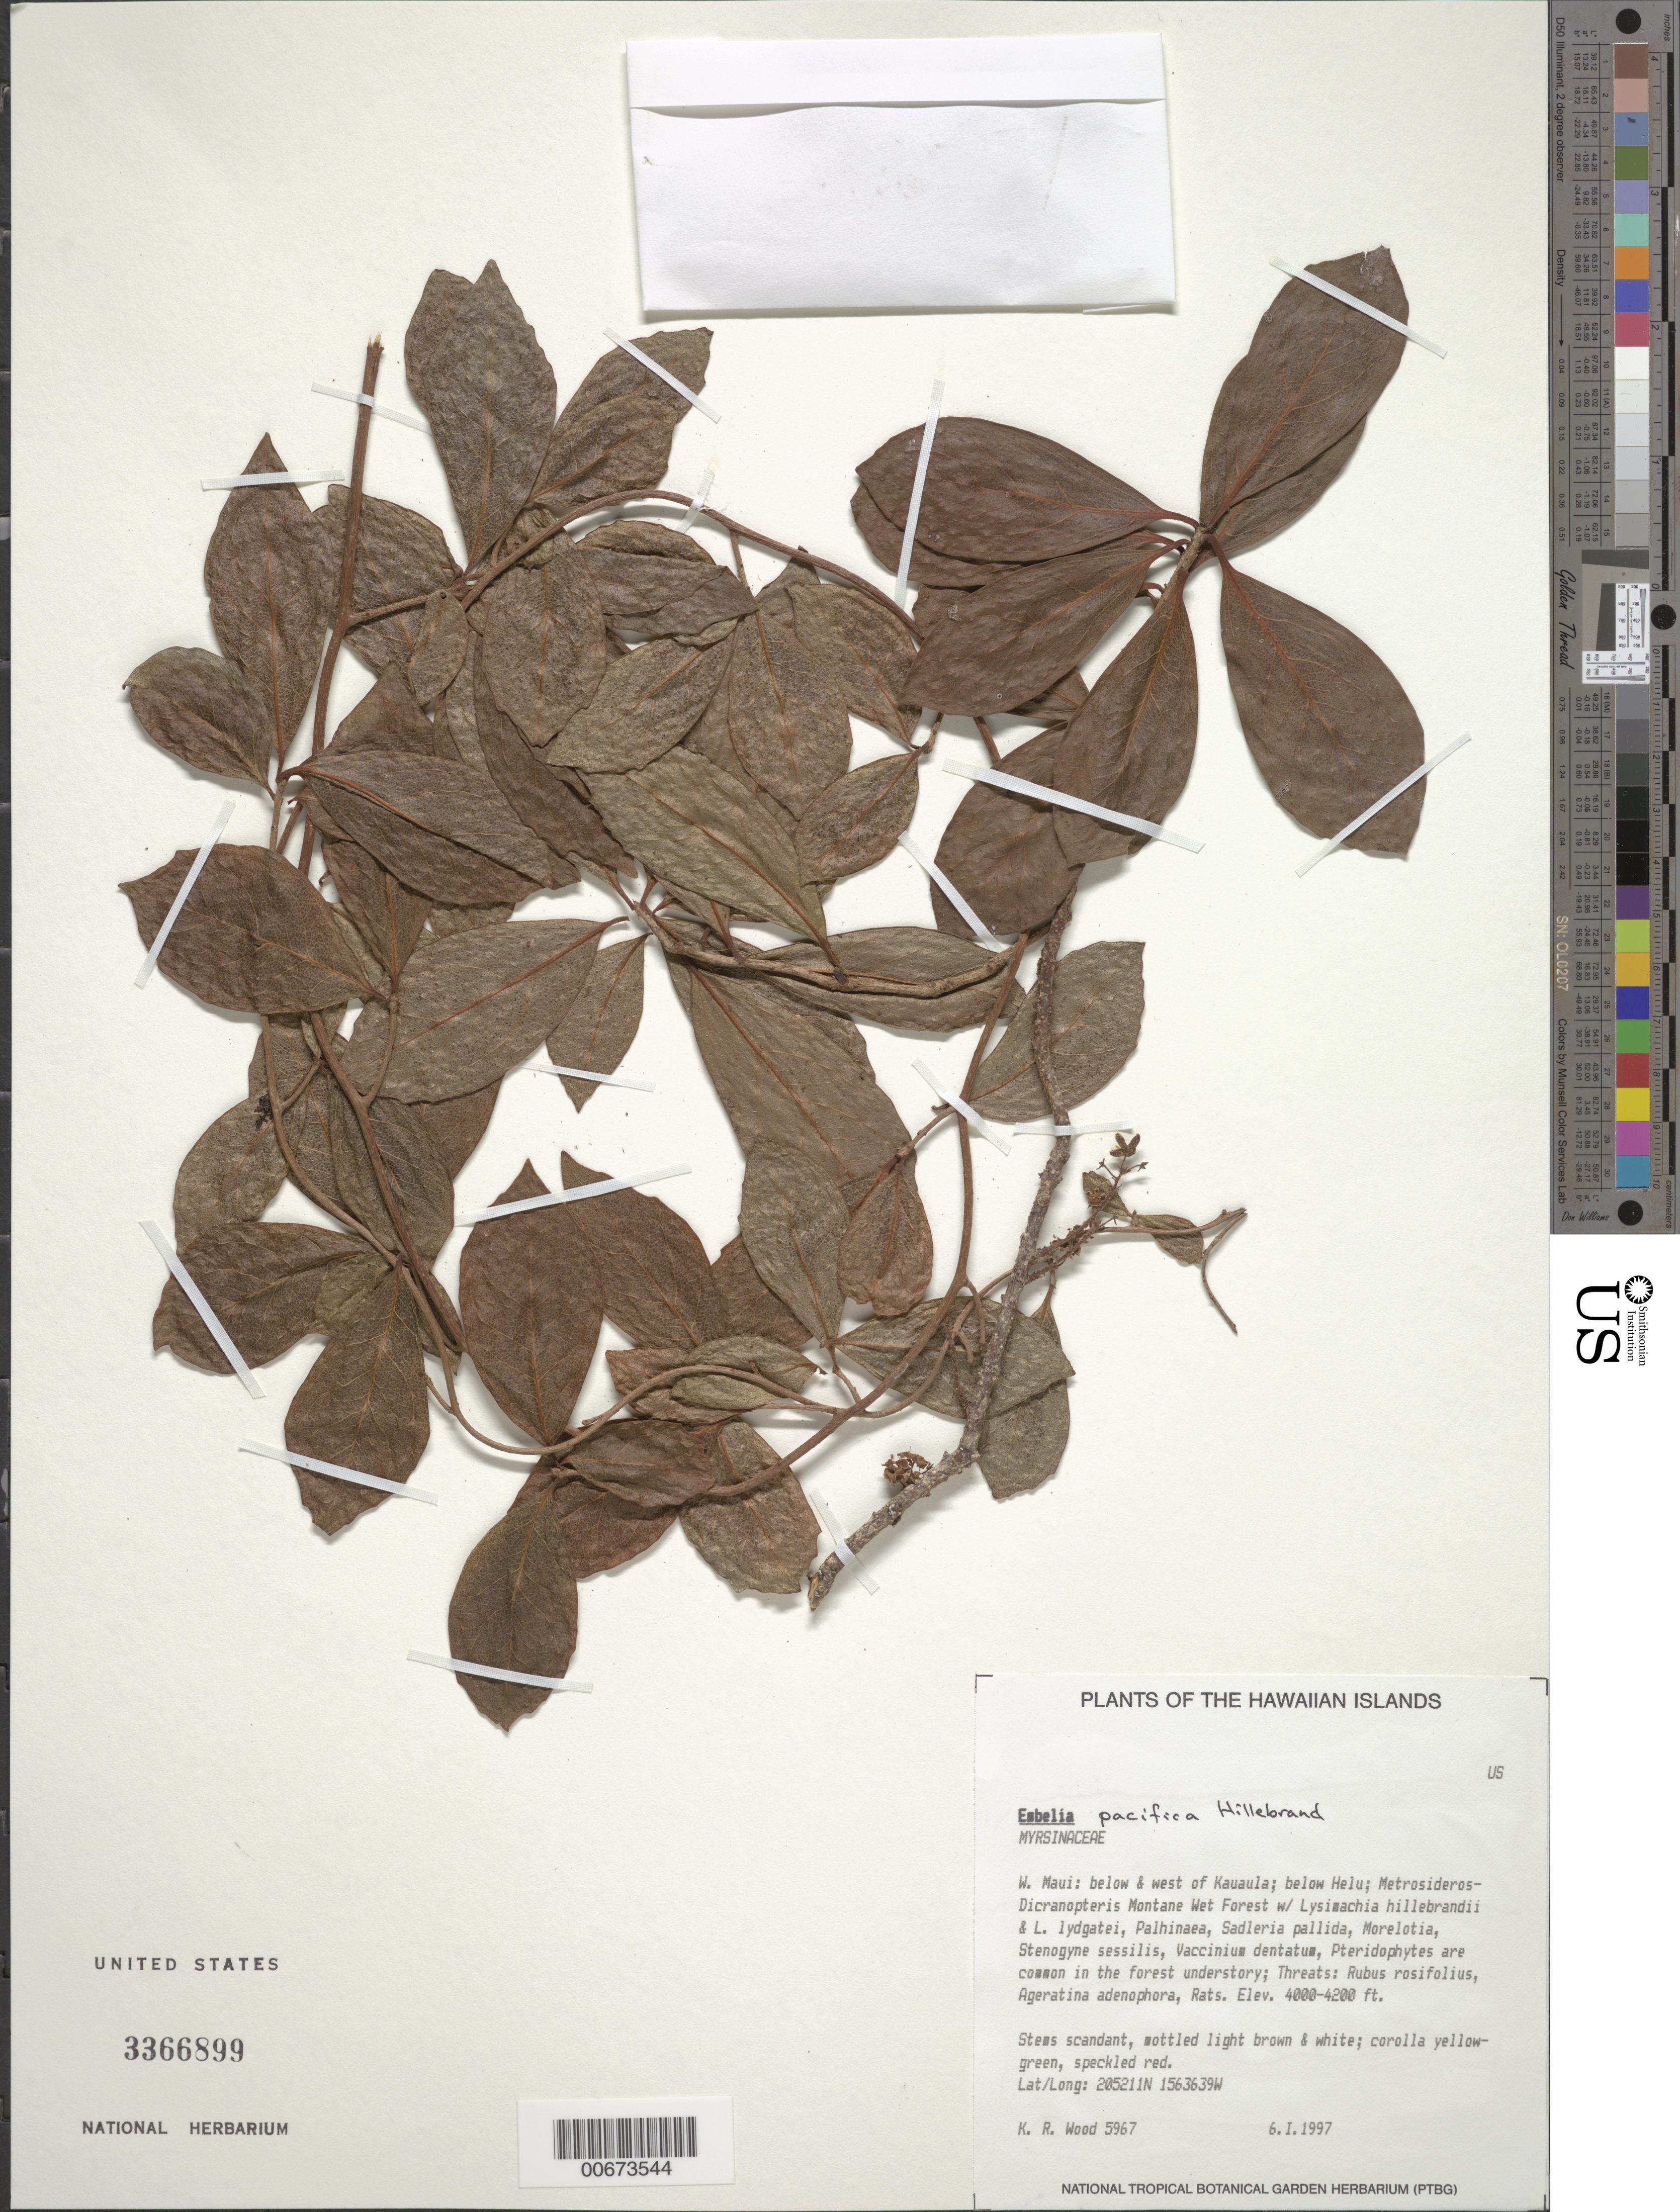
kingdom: Plantae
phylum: Tracheophyta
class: Magnoliopsida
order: Ericales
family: Primulaceae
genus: Embelia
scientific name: Embelia pacifica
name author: Hillebr.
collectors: K. R. Wood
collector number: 5967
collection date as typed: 6 Jan 1997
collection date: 1997-01-06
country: United States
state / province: Hawaii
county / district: Maui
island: Maui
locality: Below and west of Kauaula, below Helu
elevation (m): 1219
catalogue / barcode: US 3366899